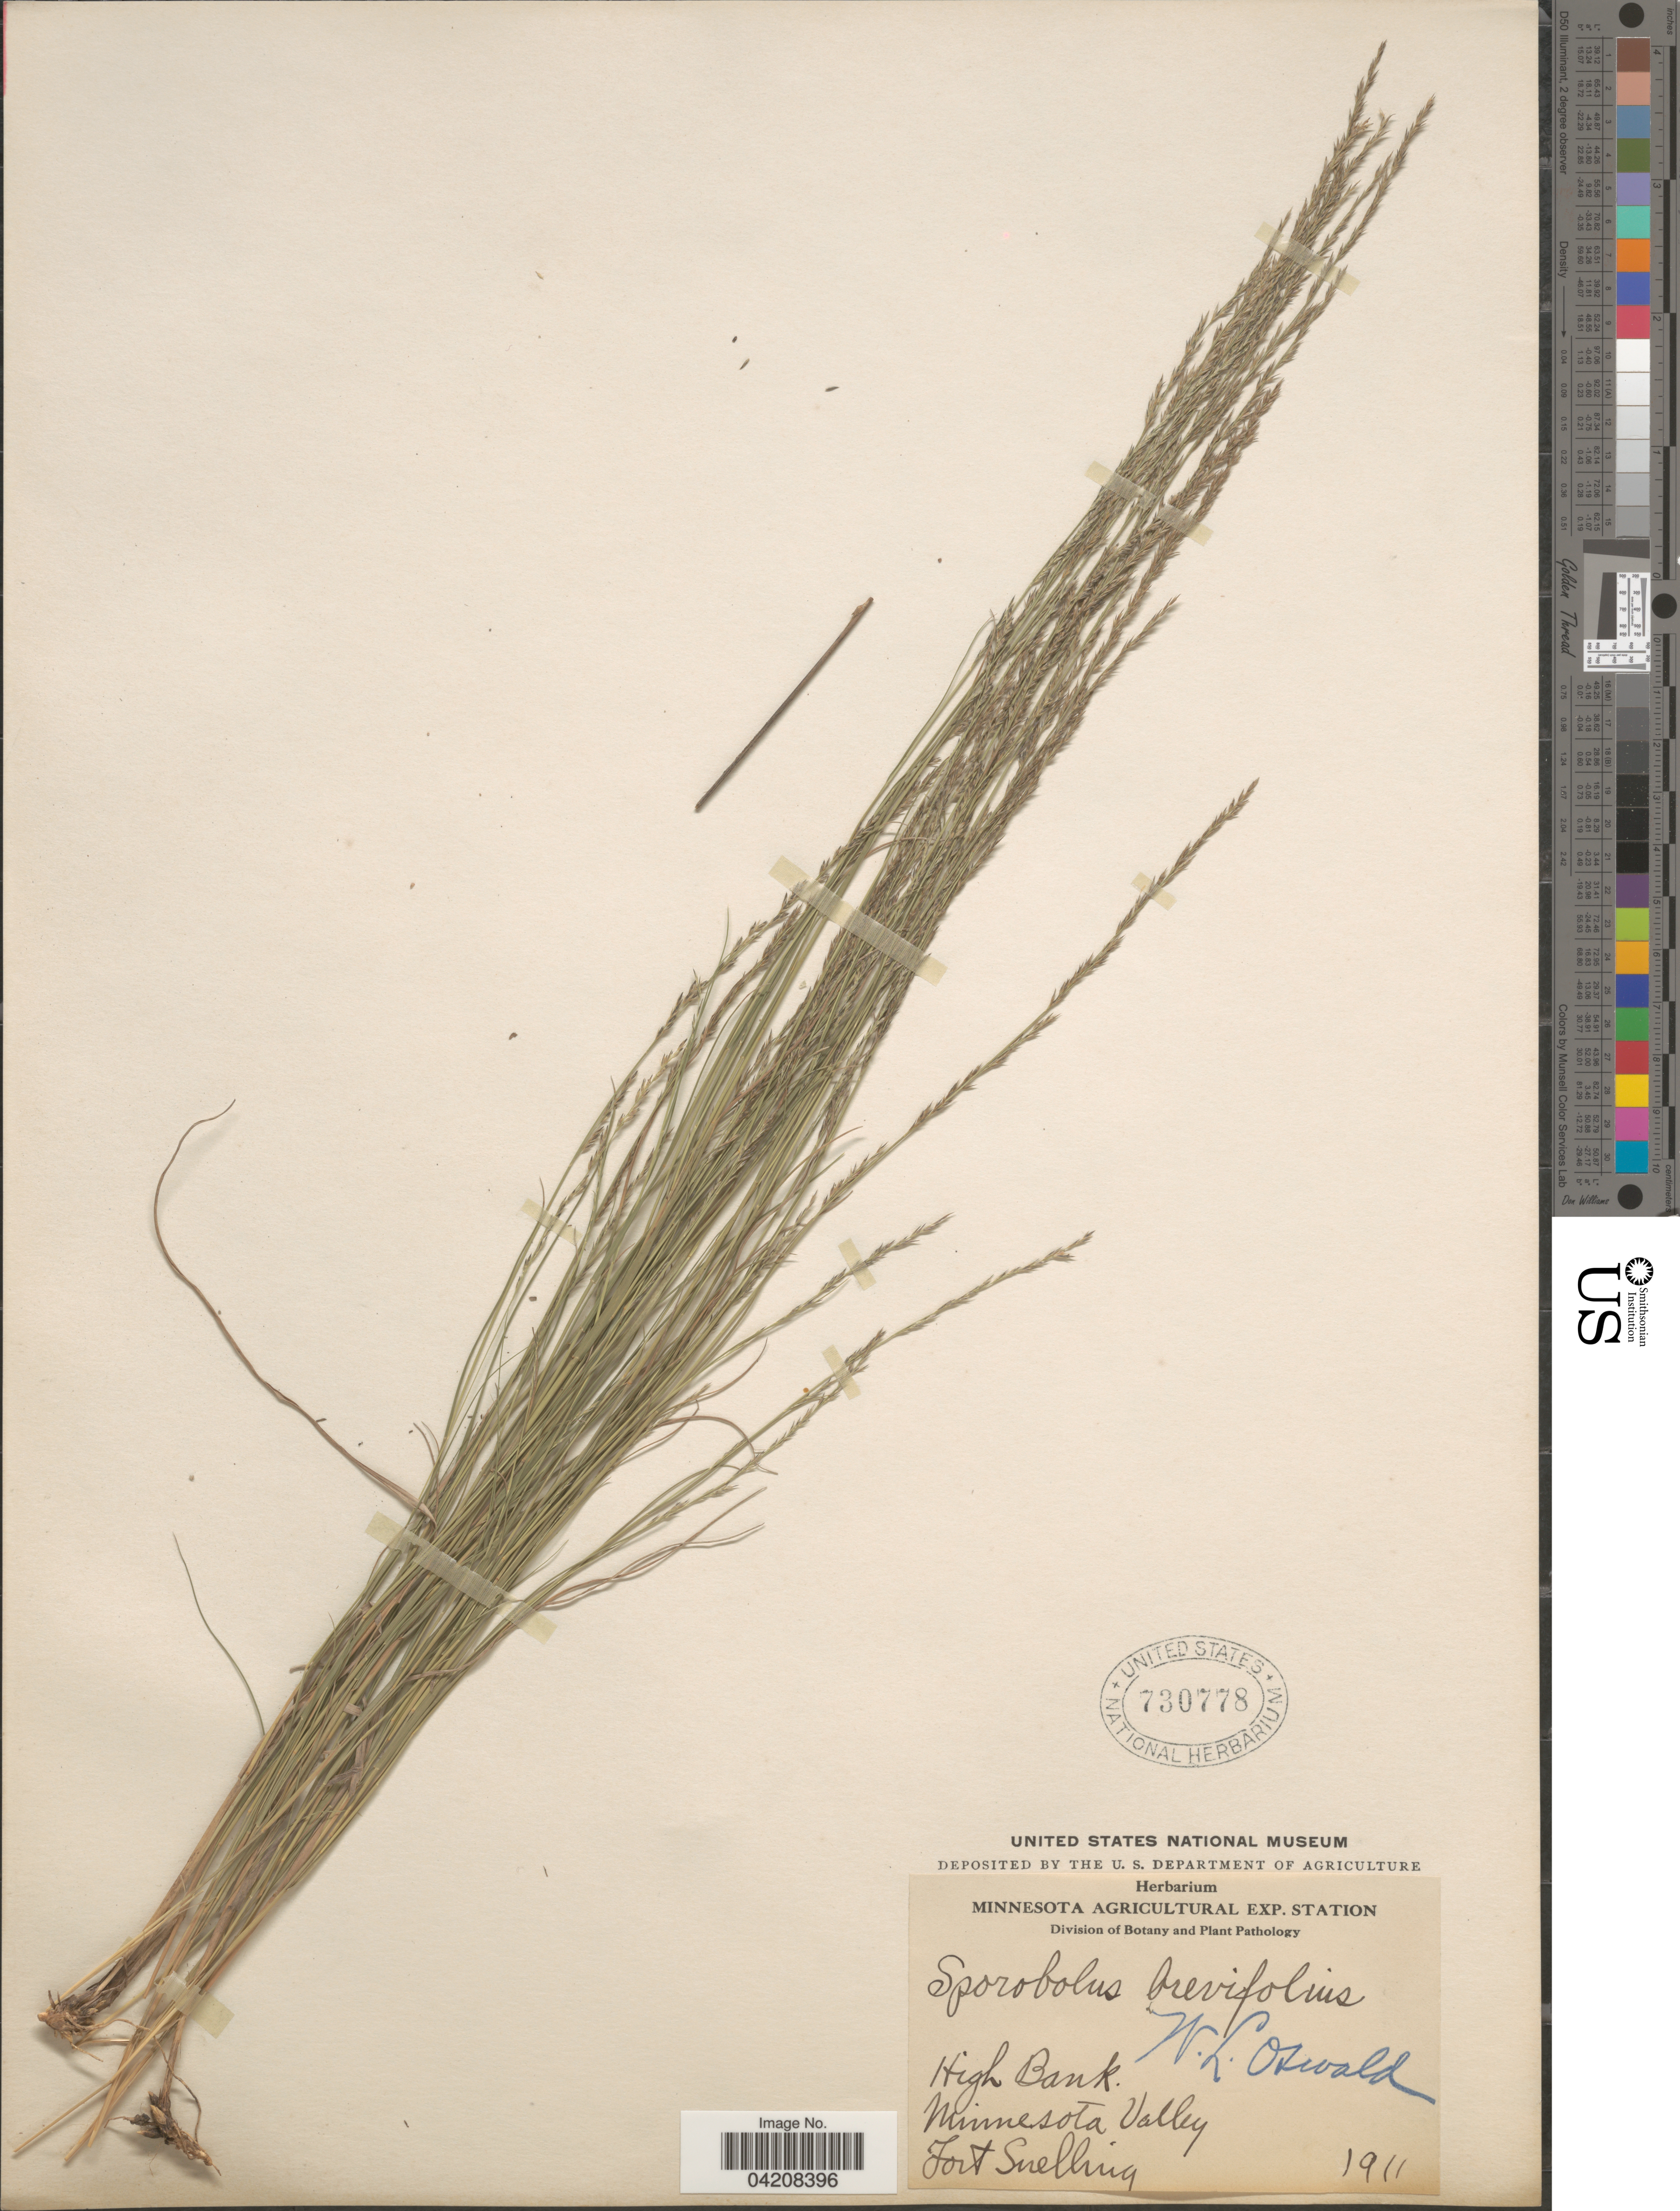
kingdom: Plantae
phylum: Tracheophyta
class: Liliopsida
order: Poales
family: Poaceae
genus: Muhlenbergia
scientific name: Muhlenbergia cuspidata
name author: (Torr. ex Hook.) Rydb.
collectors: W. Oswald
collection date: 1911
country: United States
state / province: Minnesota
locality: Minnesota Valley. Fort Snelling.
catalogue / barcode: US 730778